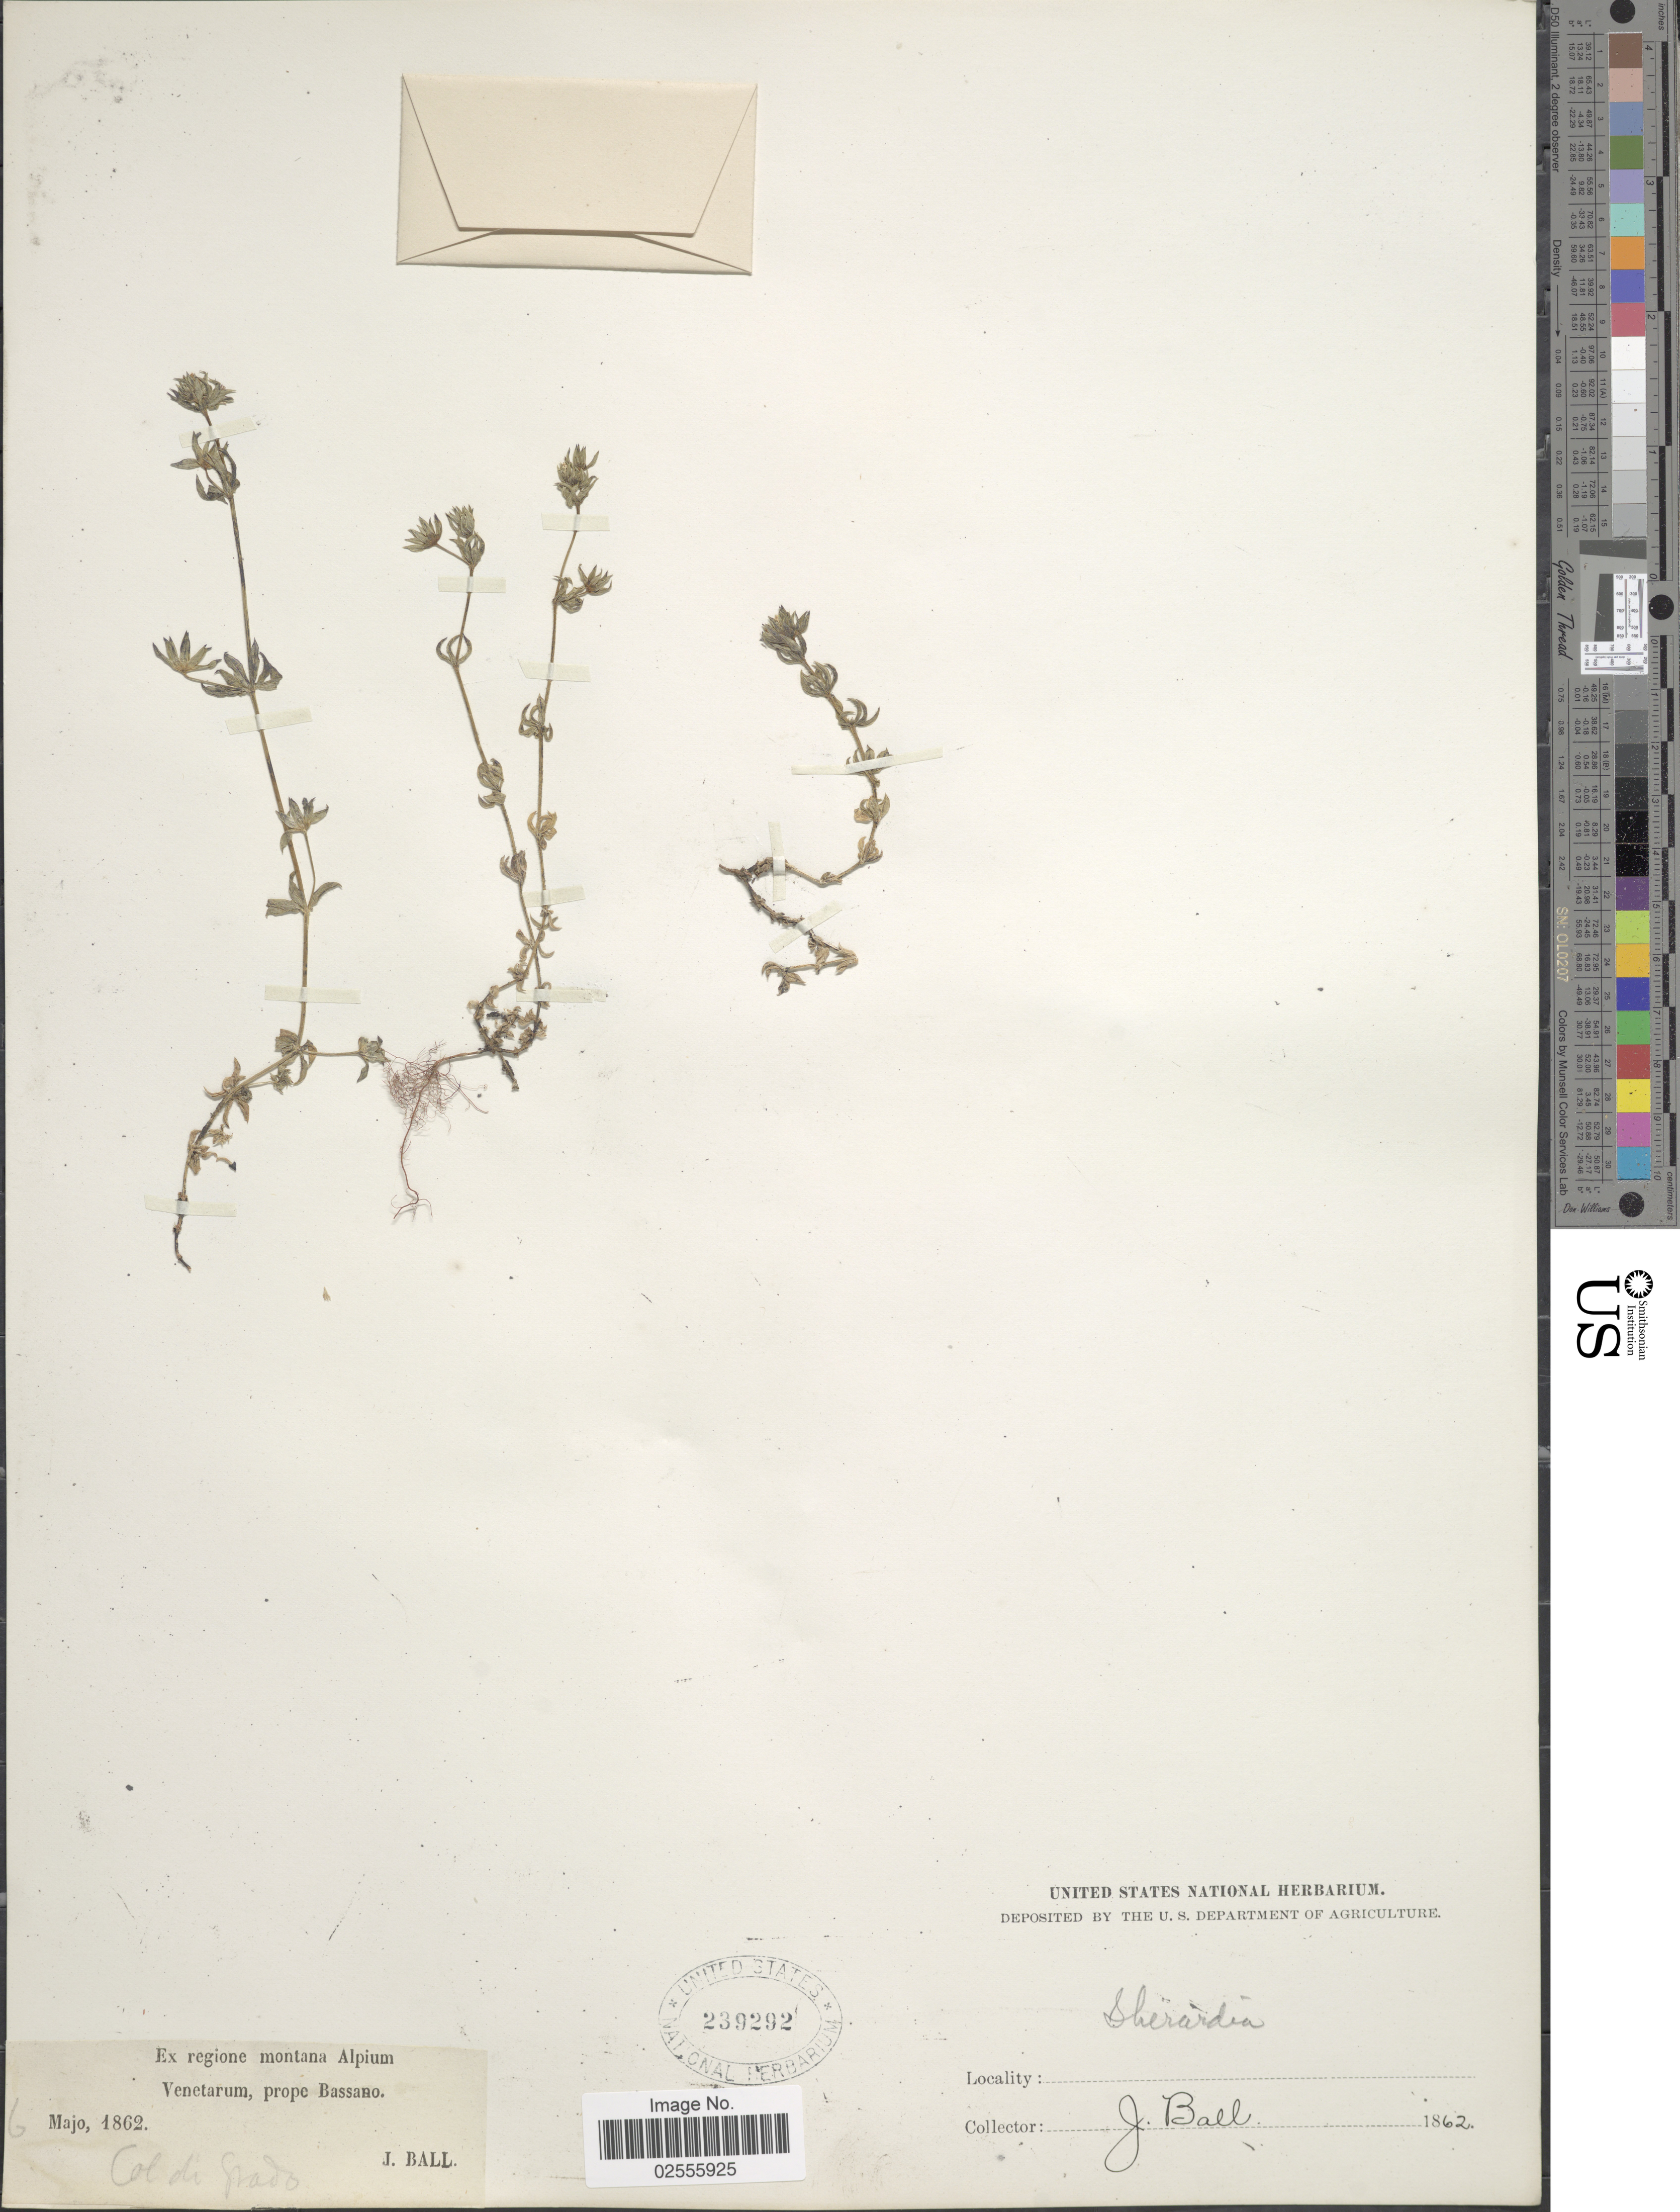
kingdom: Plantae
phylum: Tracheophyta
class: Magnoliopsida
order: Gentianales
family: Rubiaceae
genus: Asperula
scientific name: Asperula sp.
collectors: J. Ball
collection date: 1862-05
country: Italy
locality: Ex regione montana Alpium Venetarum, prope Bassano, Col di Grado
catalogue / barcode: US 239292